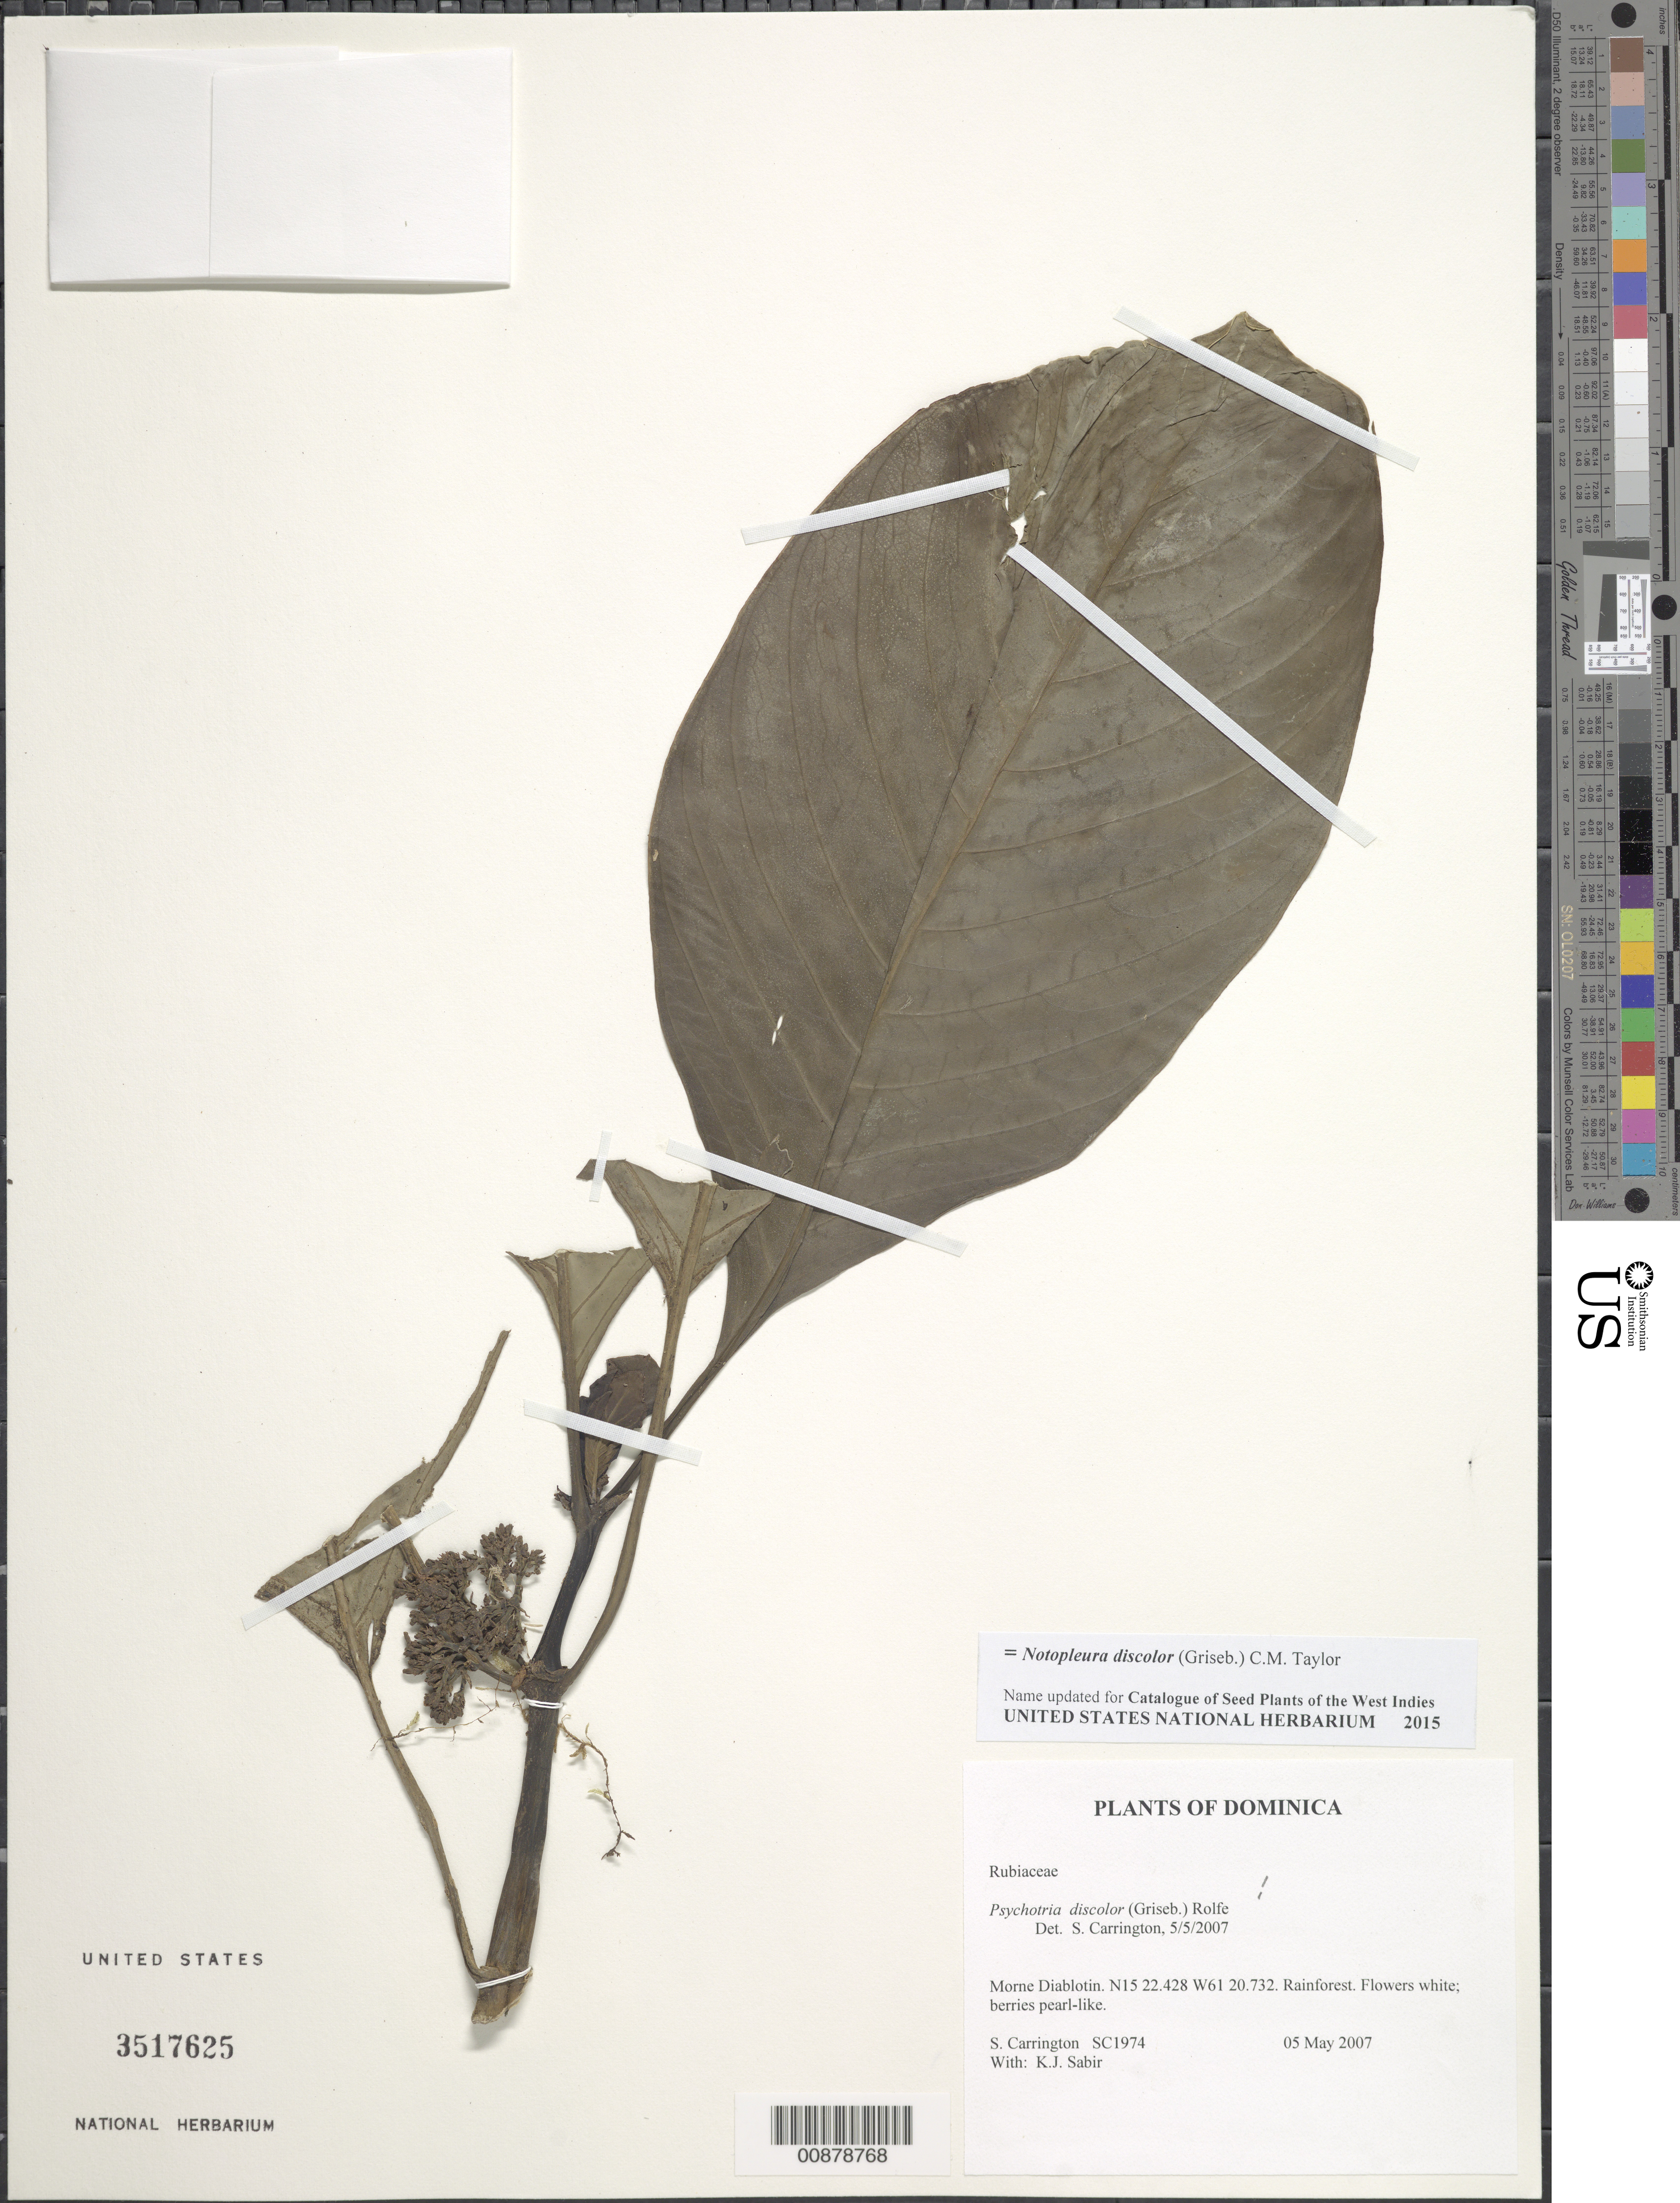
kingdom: Plantae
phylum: Tracheophyta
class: Magnoliopsida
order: Gentianales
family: Rubiaceae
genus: Psychotria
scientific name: Psychotria discolor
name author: (Griseb.) Rolfe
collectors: C. M. S. Carrington & K. Sabir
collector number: SC 1974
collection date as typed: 05 May 2007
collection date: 2007-05-05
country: Dominica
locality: Morne Diablotin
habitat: Rainforest.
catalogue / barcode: US 3517625